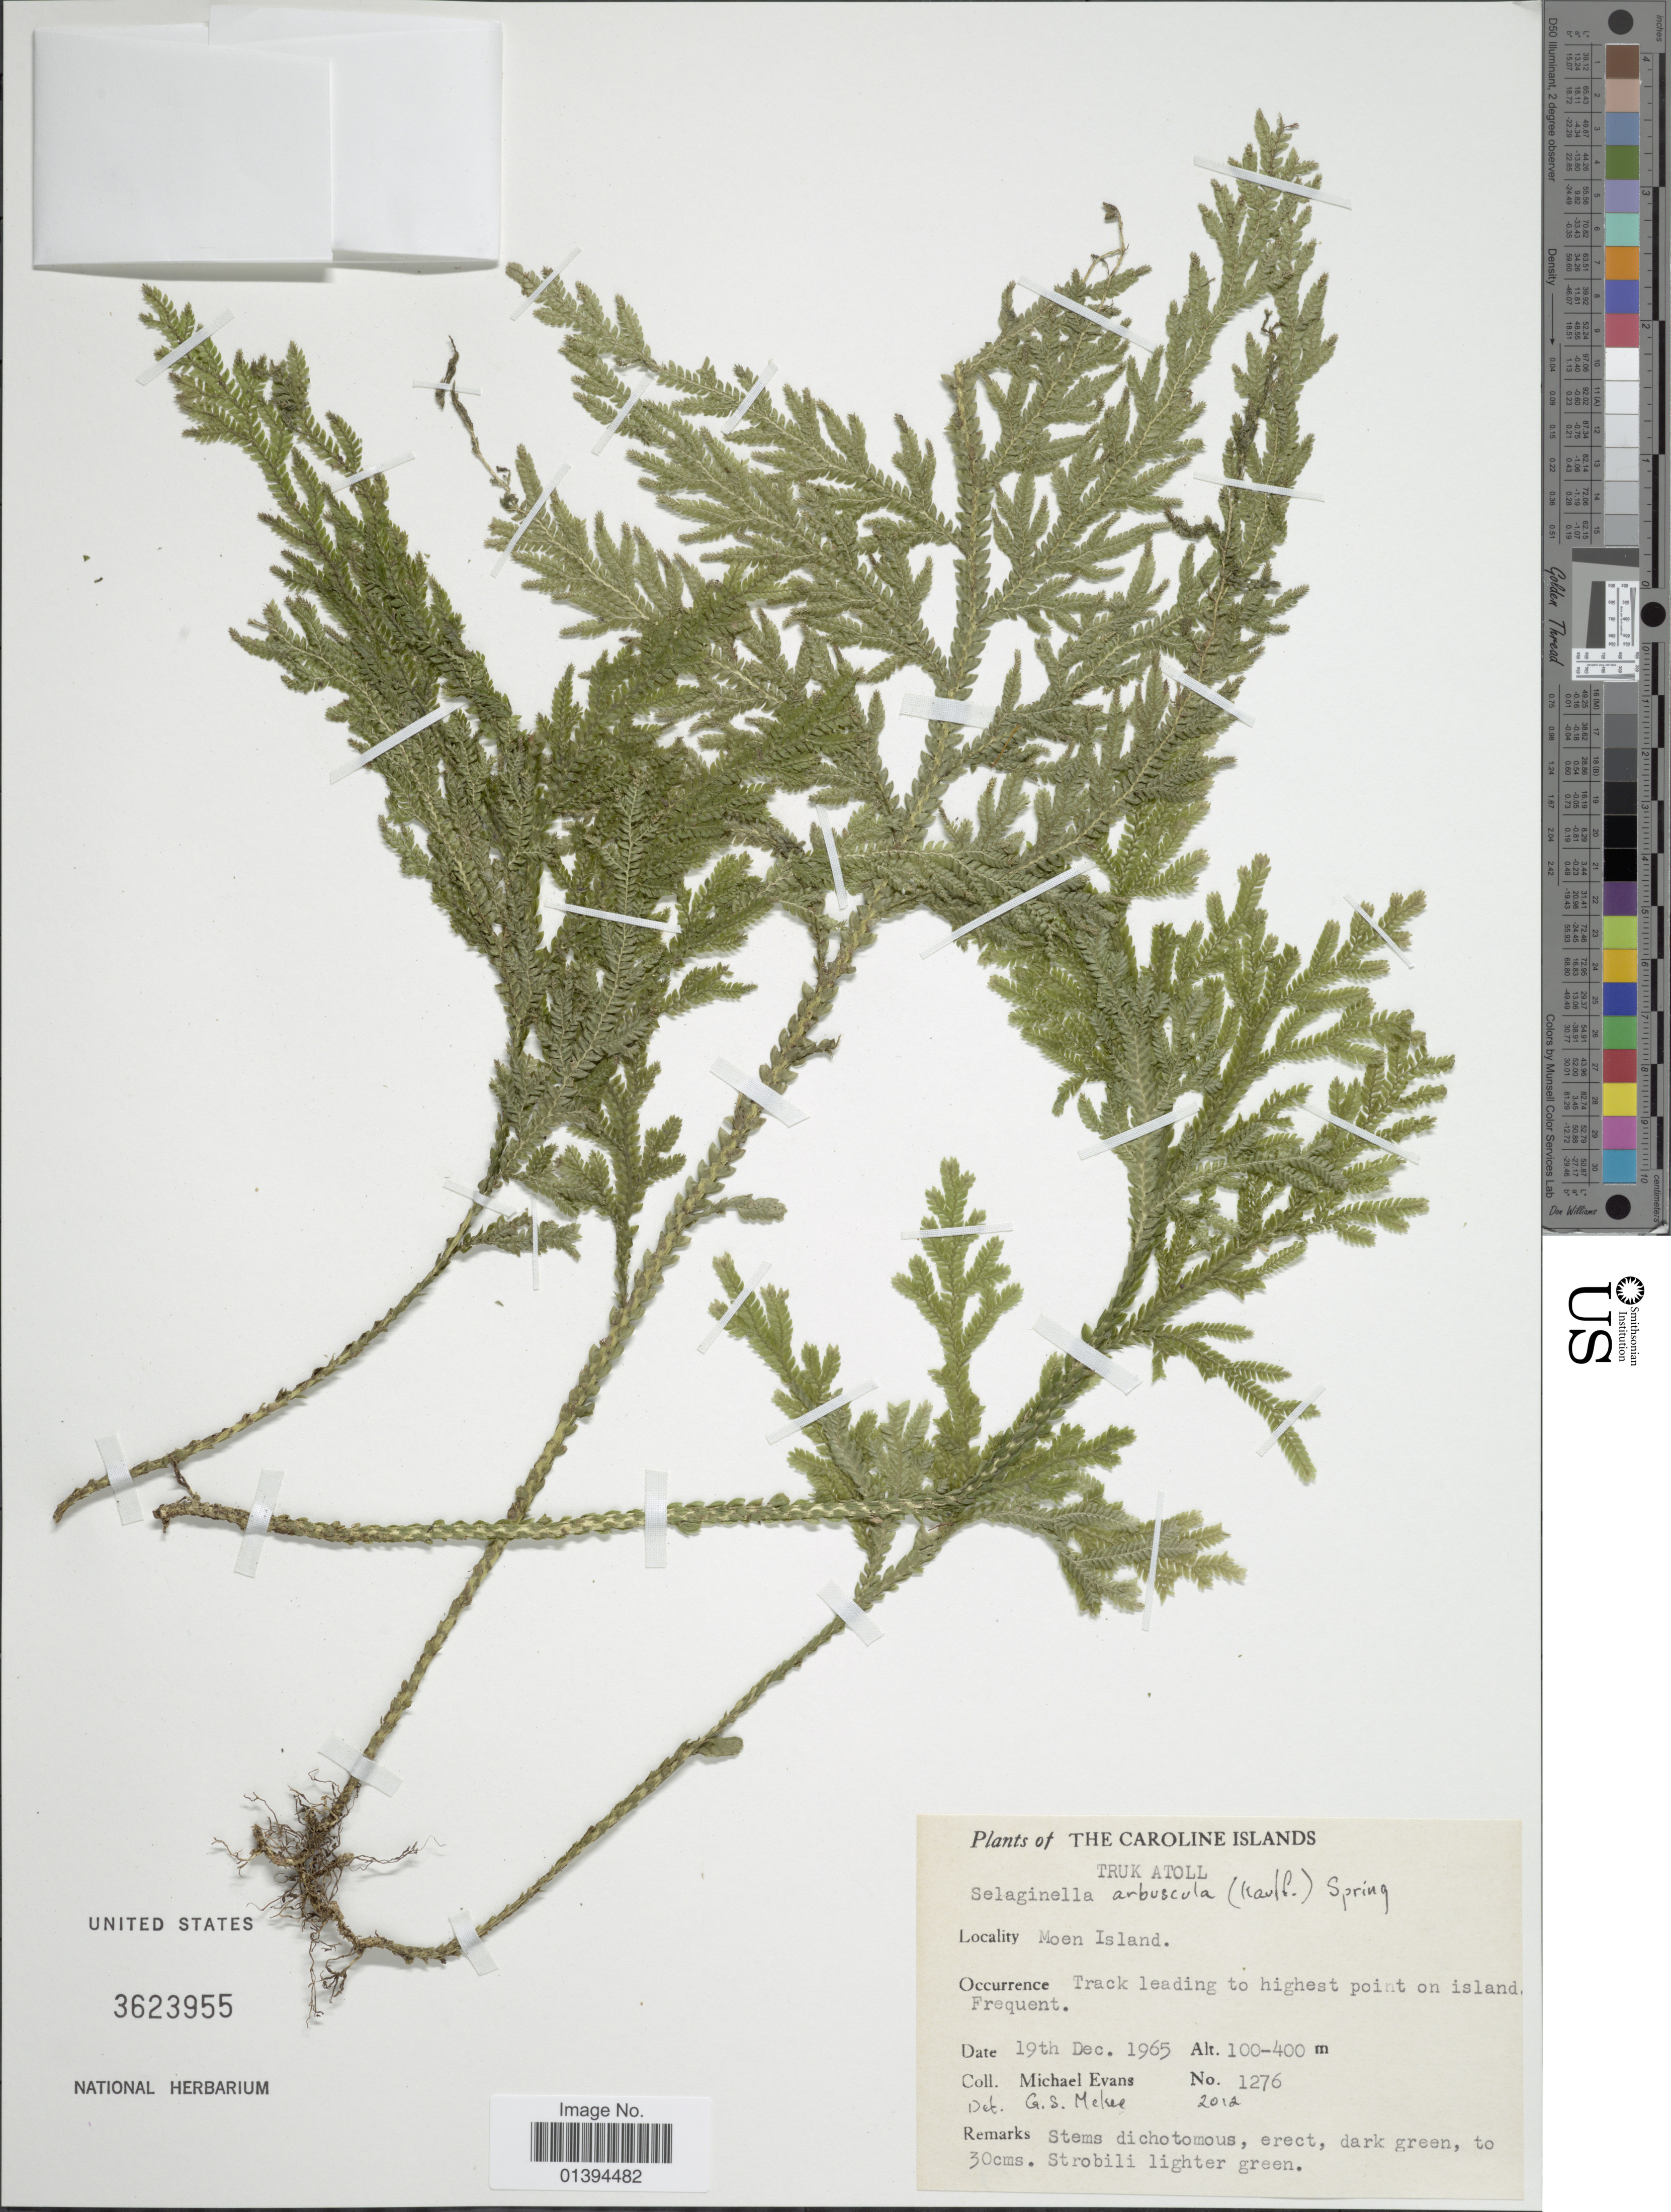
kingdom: Plantae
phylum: Tracheophyta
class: Lycopodiopsida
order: Selaginellales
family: Selaginellaceae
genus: Selaginella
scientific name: Selaginella arbuscula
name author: (Kualf.) Spring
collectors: M. Evans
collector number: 1276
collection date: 1965-12-19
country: Micronesia, Federated States of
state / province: Truk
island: Moen [Wono]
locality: The Caroline Islands, Atoll, Moen Island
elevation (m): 100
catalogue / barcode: US 3623955